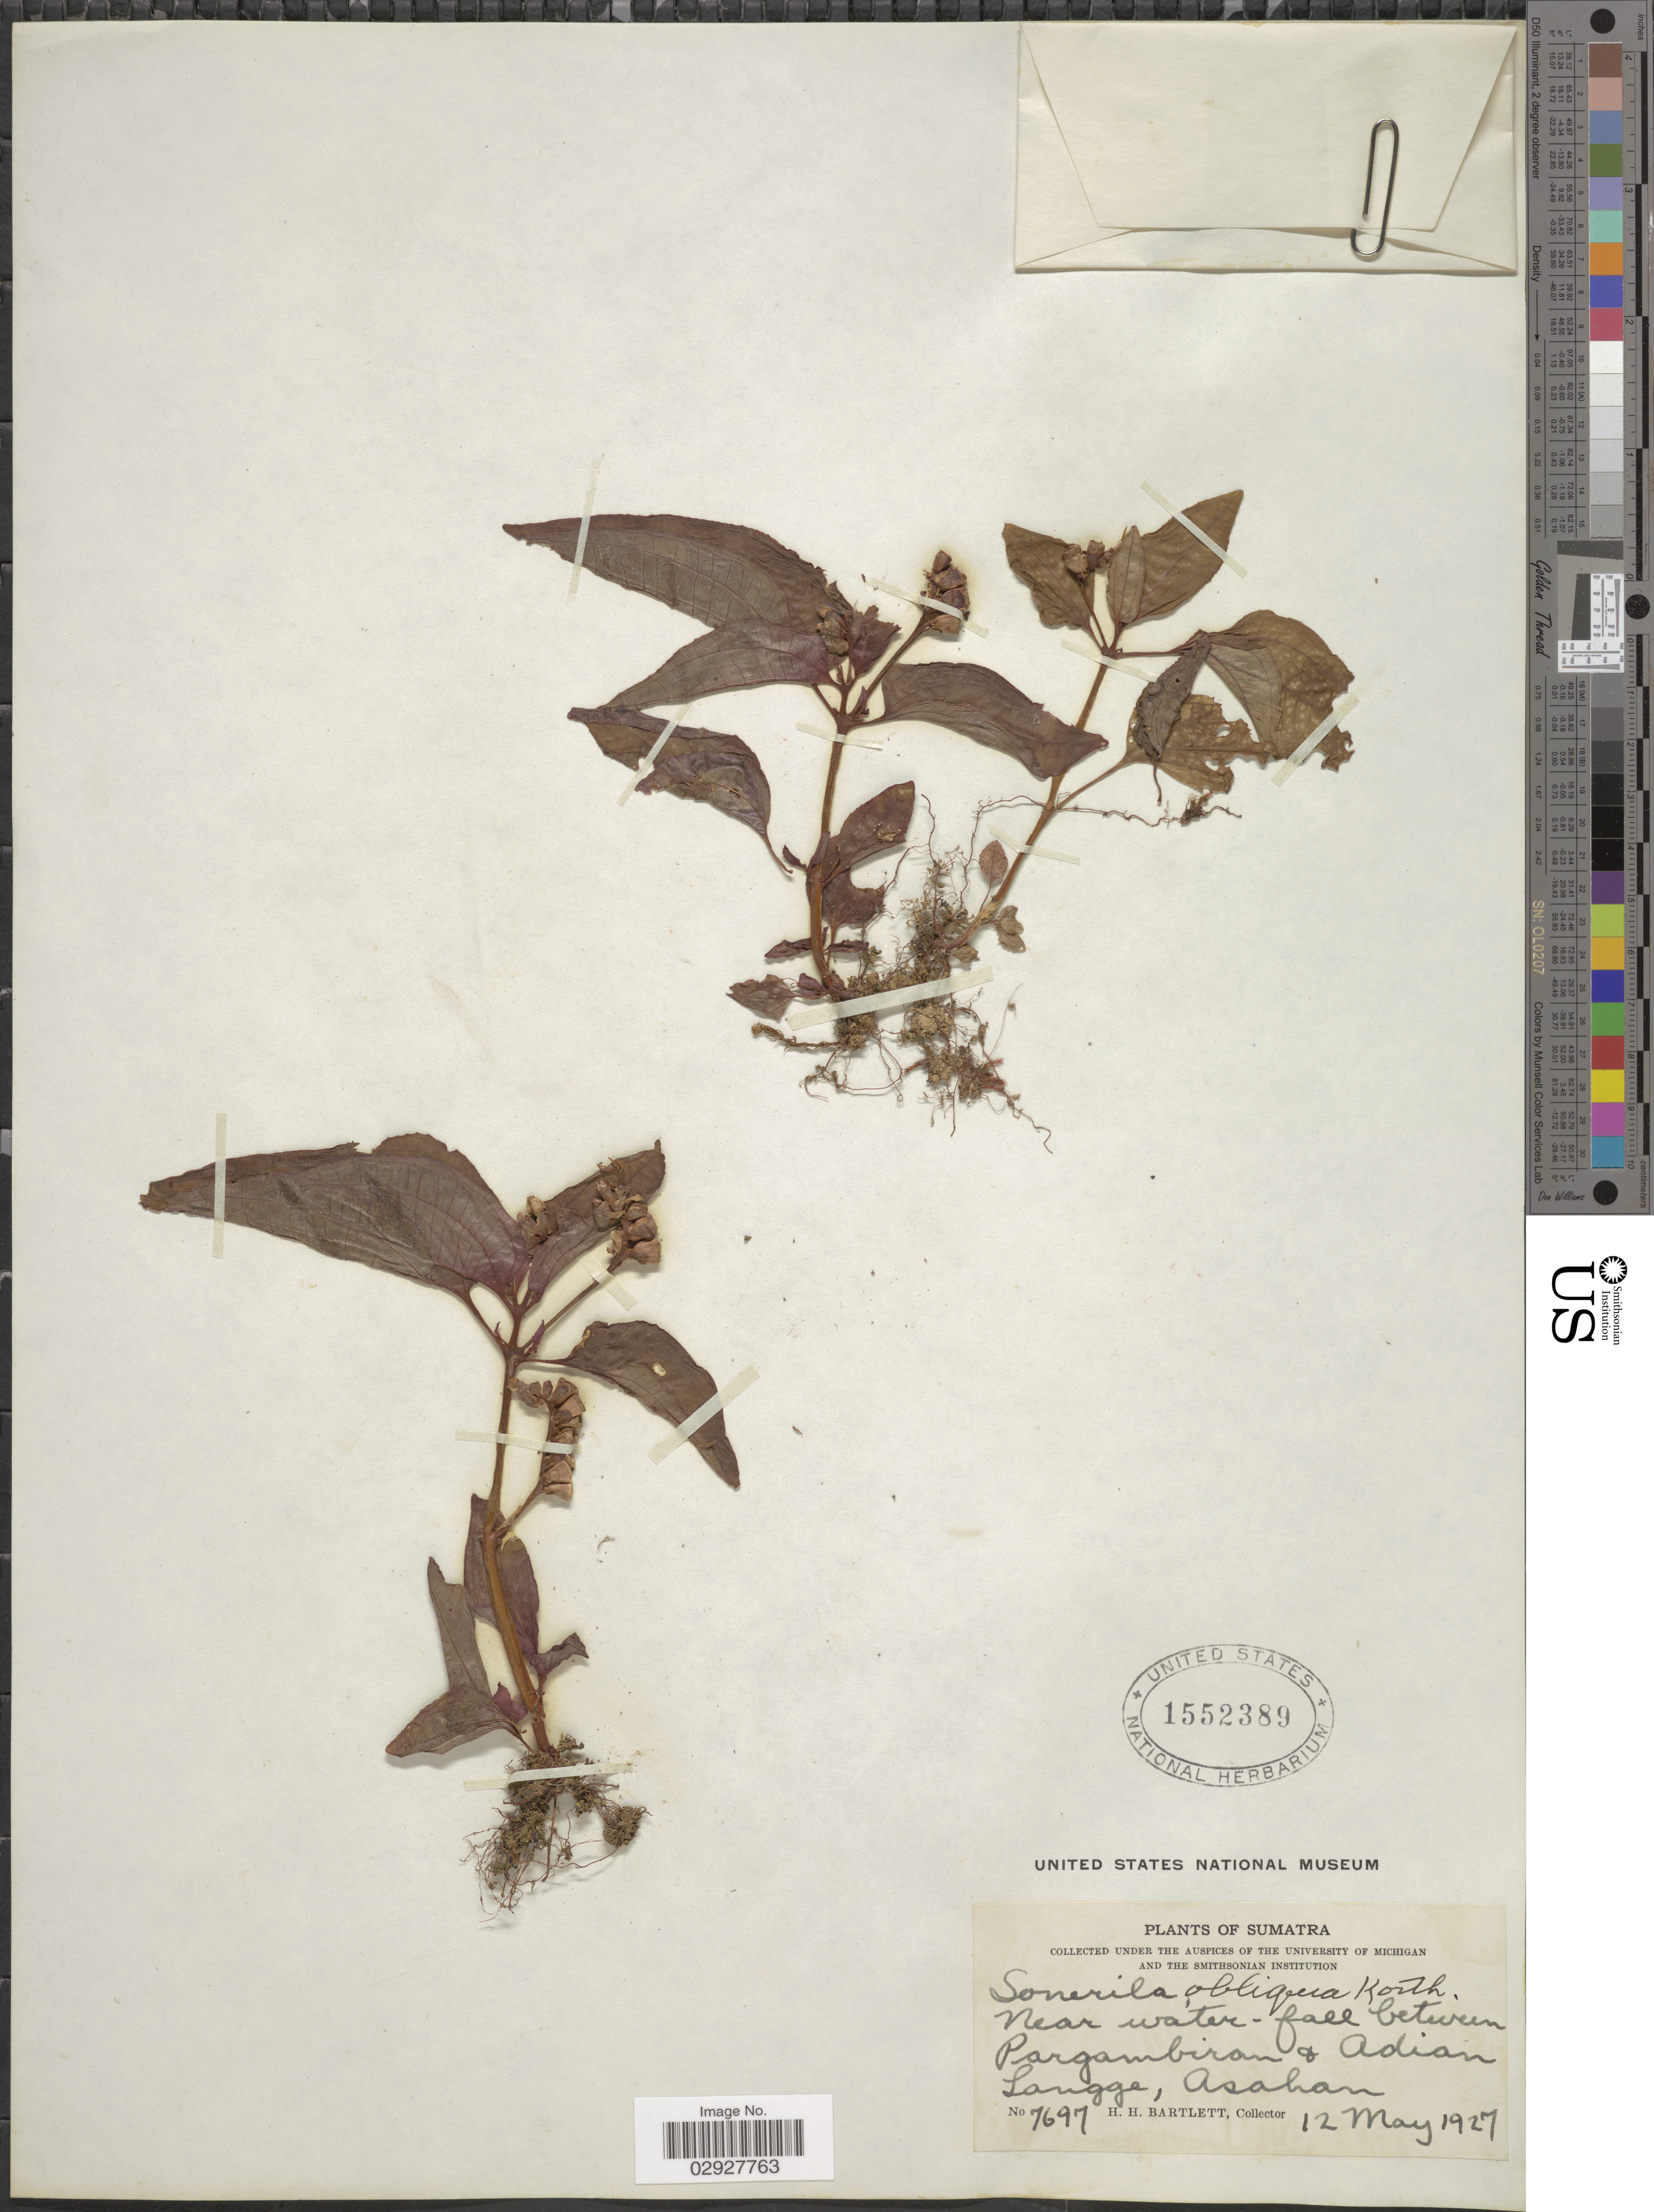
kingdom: Plantae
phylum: Tracheophyta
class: Magnoliopsida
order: Myrtales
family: Melastomataceae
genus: Sonerila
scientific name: Sonerila obliqua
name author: Korth.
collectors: H. H. Bartlett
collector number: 7697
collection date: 1927-05-12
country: Indonesia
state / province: Sumatra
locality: Near water-fall between Pargambiran & Adian Langge, Asahan.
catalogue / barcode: US 1552389